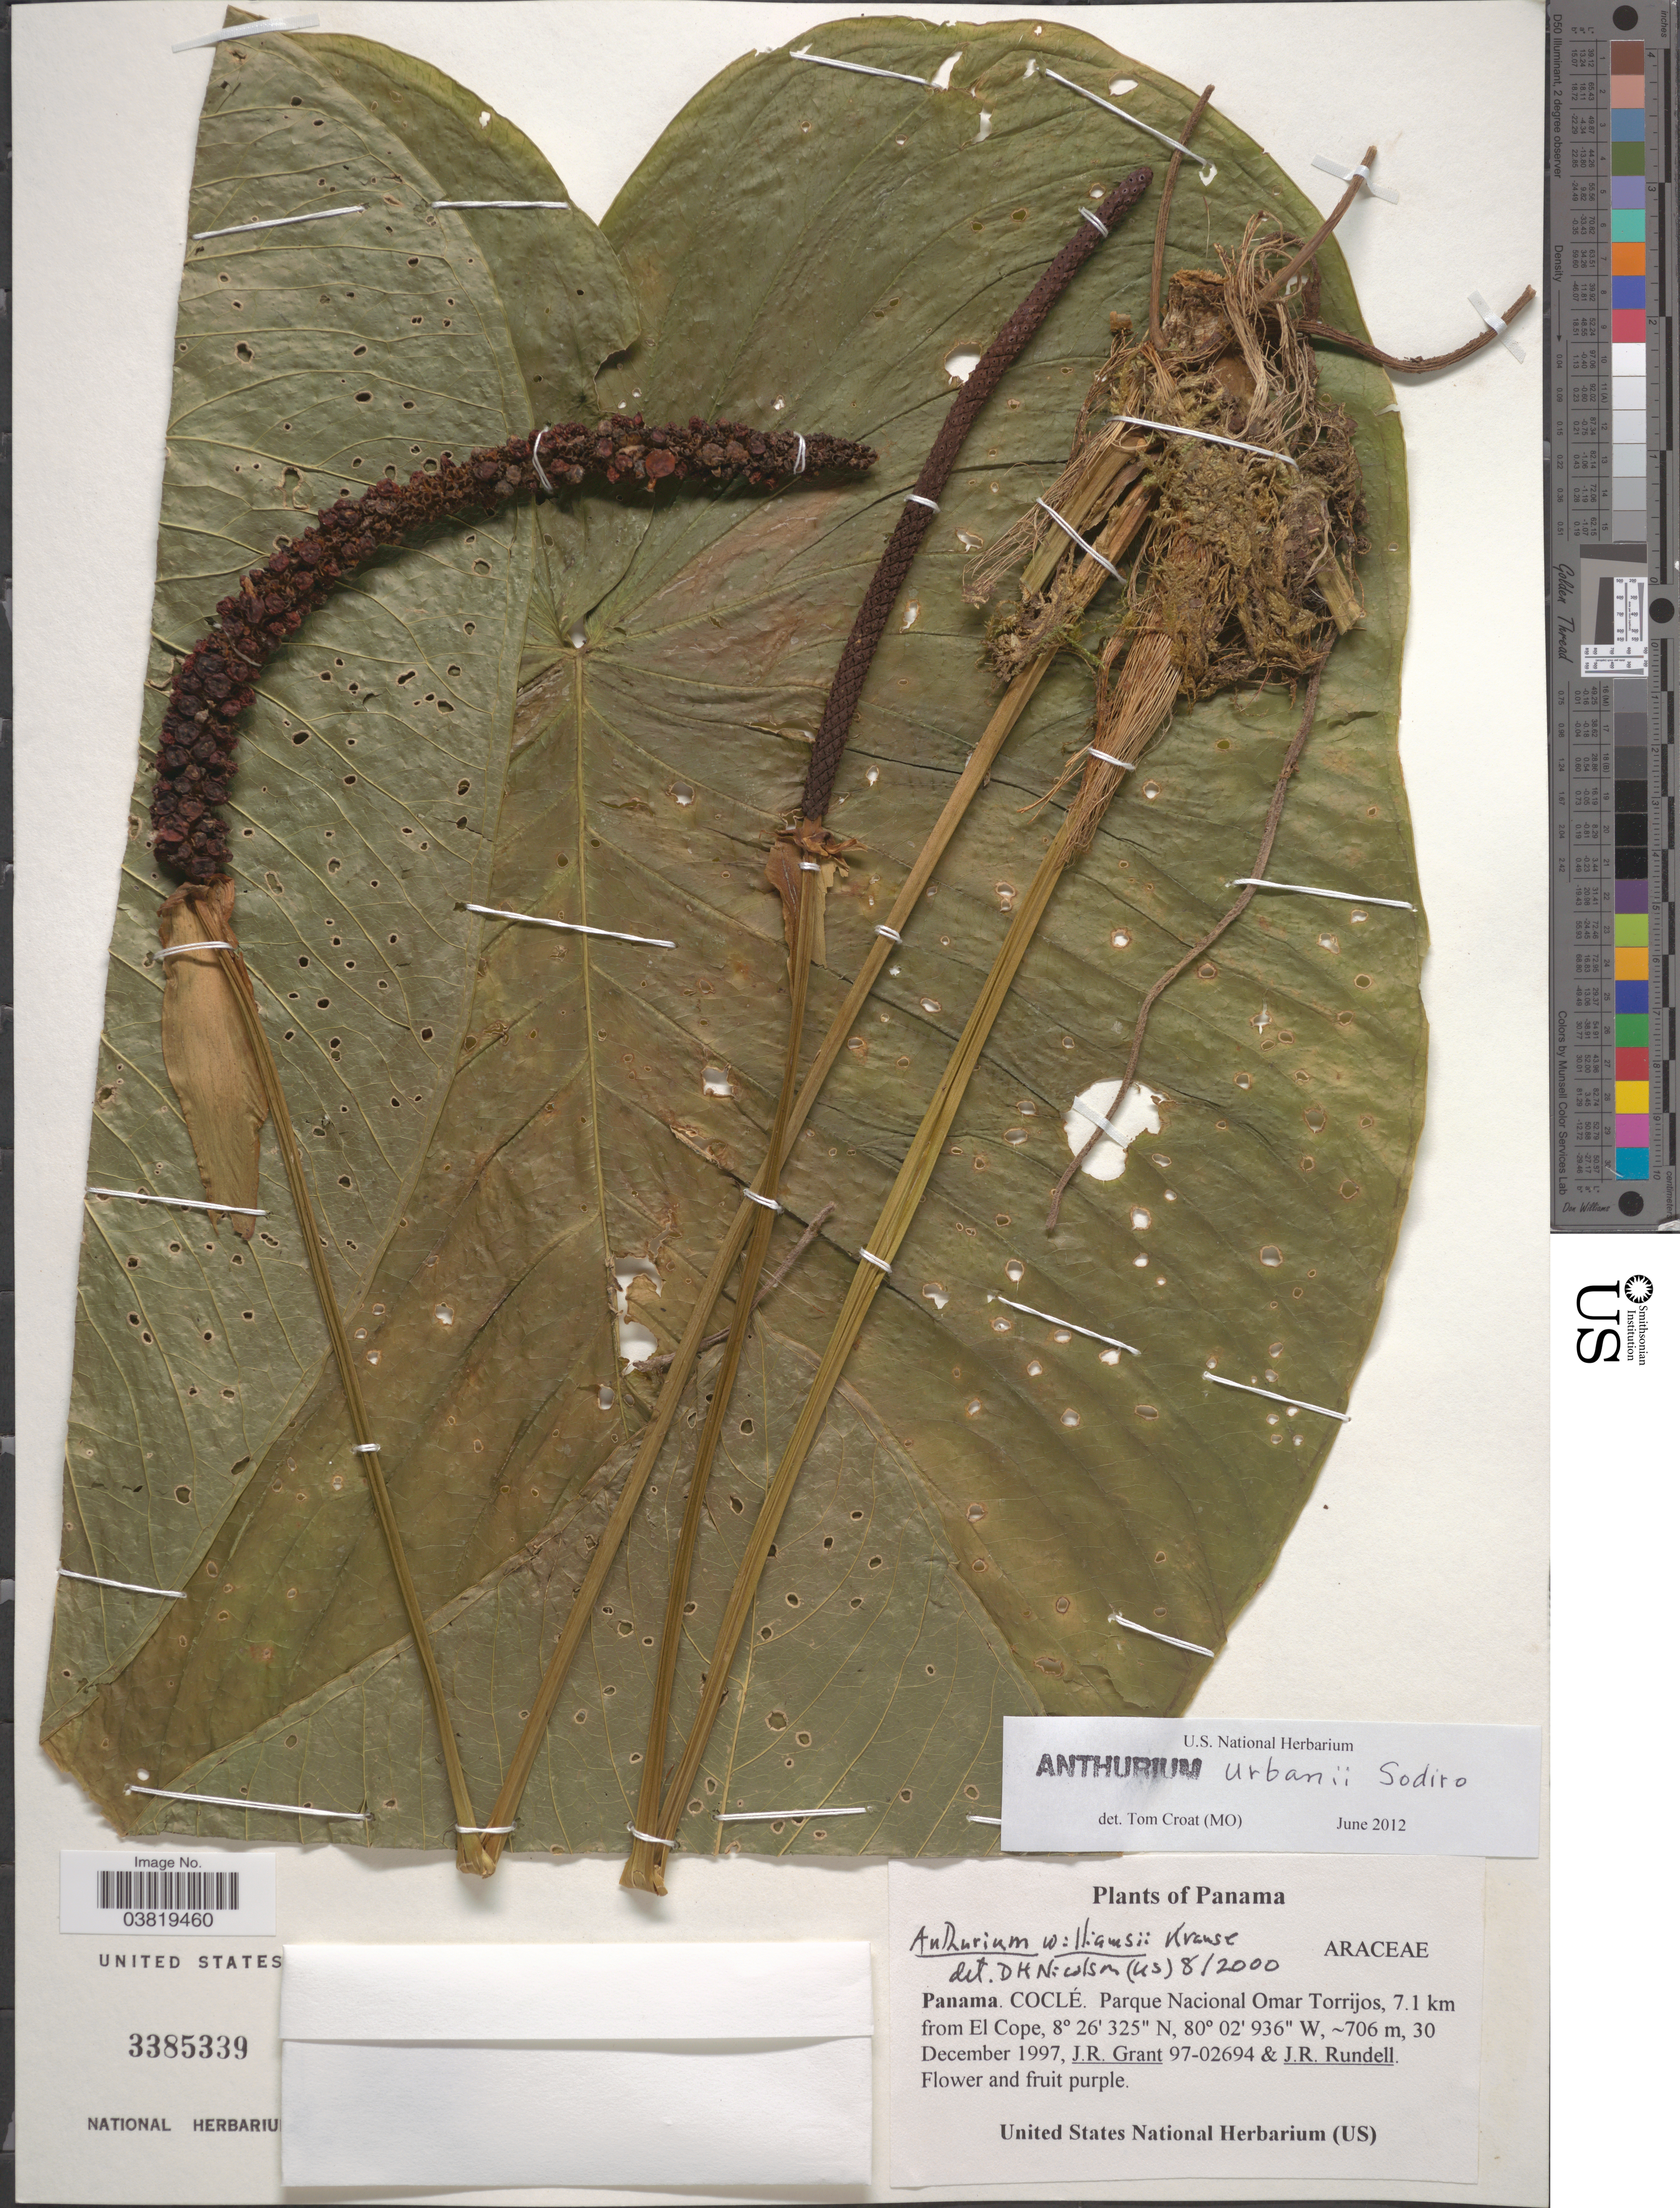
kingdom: Plantae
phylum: Tracheophyta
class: Liliopsida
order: Alismatales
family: Araceae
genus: Anthurium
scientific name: Anthurium urbanii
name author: Sodiro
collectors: J. Grant & J. R. Rundell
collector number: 97-02694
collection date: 1997-12-30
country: Panama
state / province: Cocle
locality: Parque Nacional Omar Torrijos, 7.1 km from El Cope.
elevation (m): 706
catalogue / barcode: US 3385339